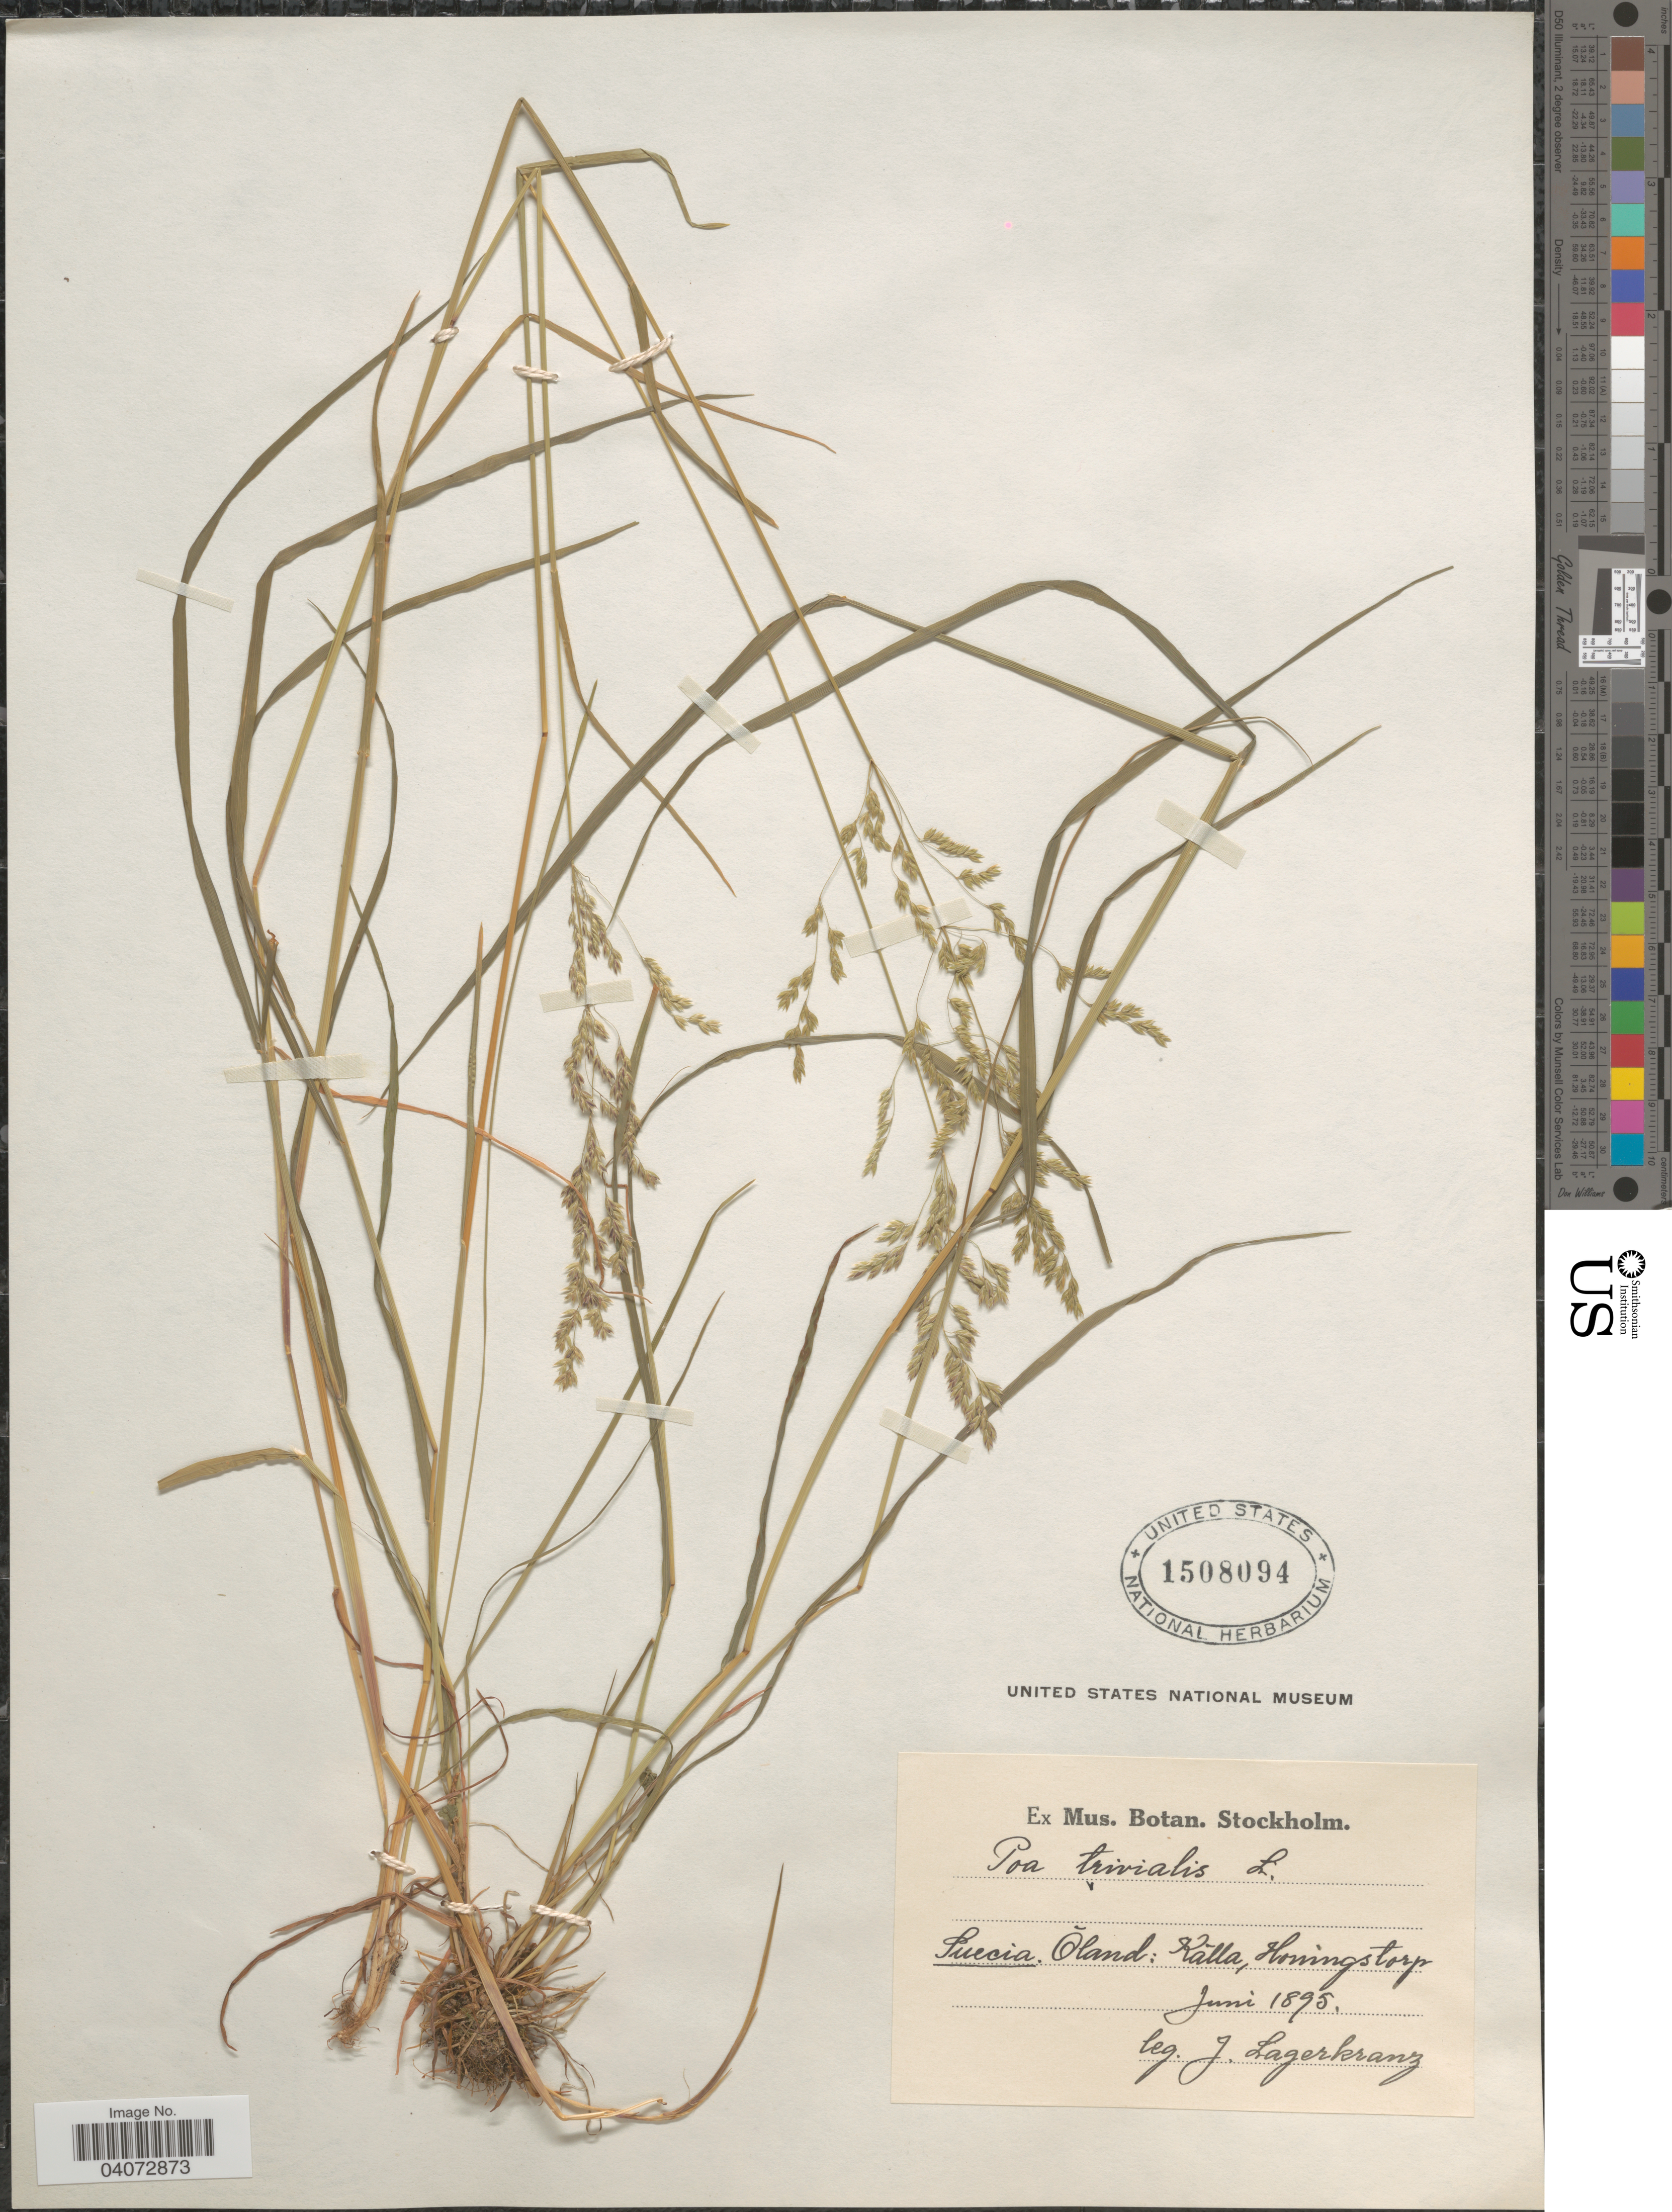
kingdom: Plantae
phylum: Tracheophyta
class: Liliopsida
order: Poales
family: Poaceae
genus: Poa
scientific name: Poa trivialis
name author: L.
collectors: J. Lagerkranz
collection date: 1895-06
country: Sweden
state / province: Kalmar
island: Oland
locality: Suecia. Öland: Källa, Honingstorp.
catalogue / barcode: US 1508094